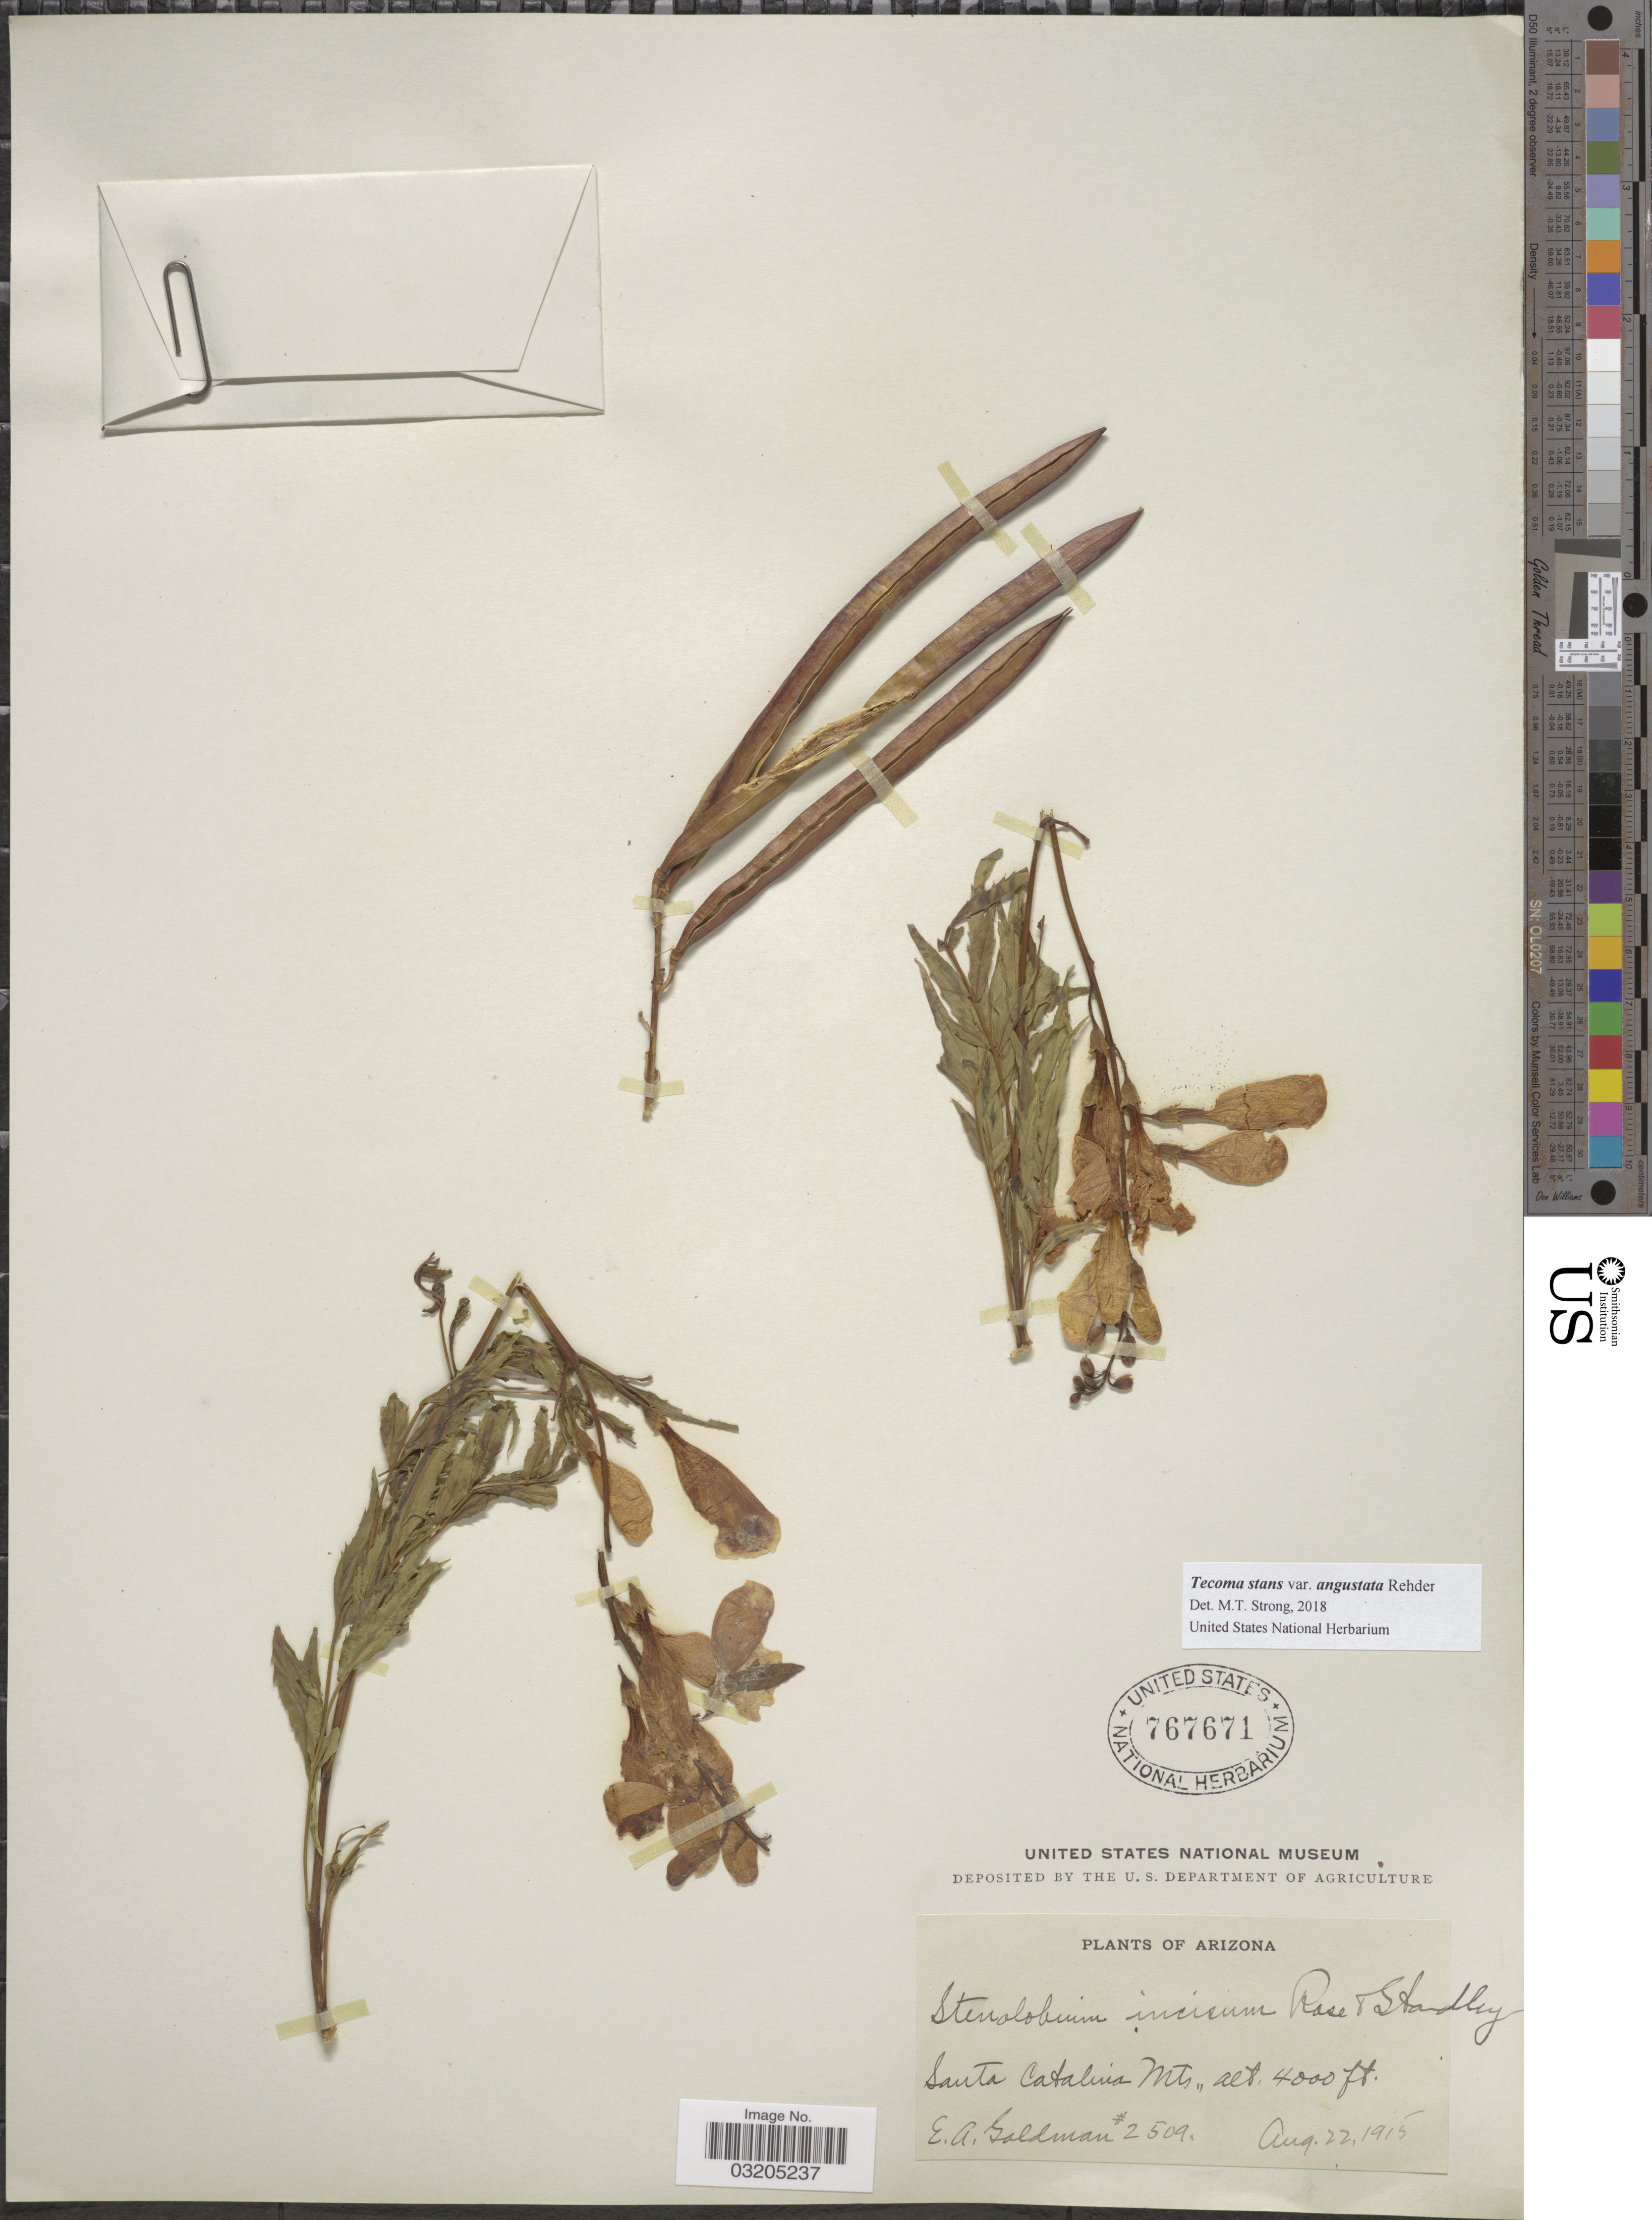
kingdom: Plantae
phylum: Tracheophyta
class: Magnoliopsida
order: Lamiales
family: Bignoniaceae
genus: Tecoma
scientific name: Tecoma stans var. angustata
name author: Rehder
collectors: E. A. Goldman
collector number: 2509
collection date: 1915-08-22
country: United States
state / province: Arizona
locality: Santa Catalina Mts.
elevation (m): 1219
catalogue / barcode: US 767671